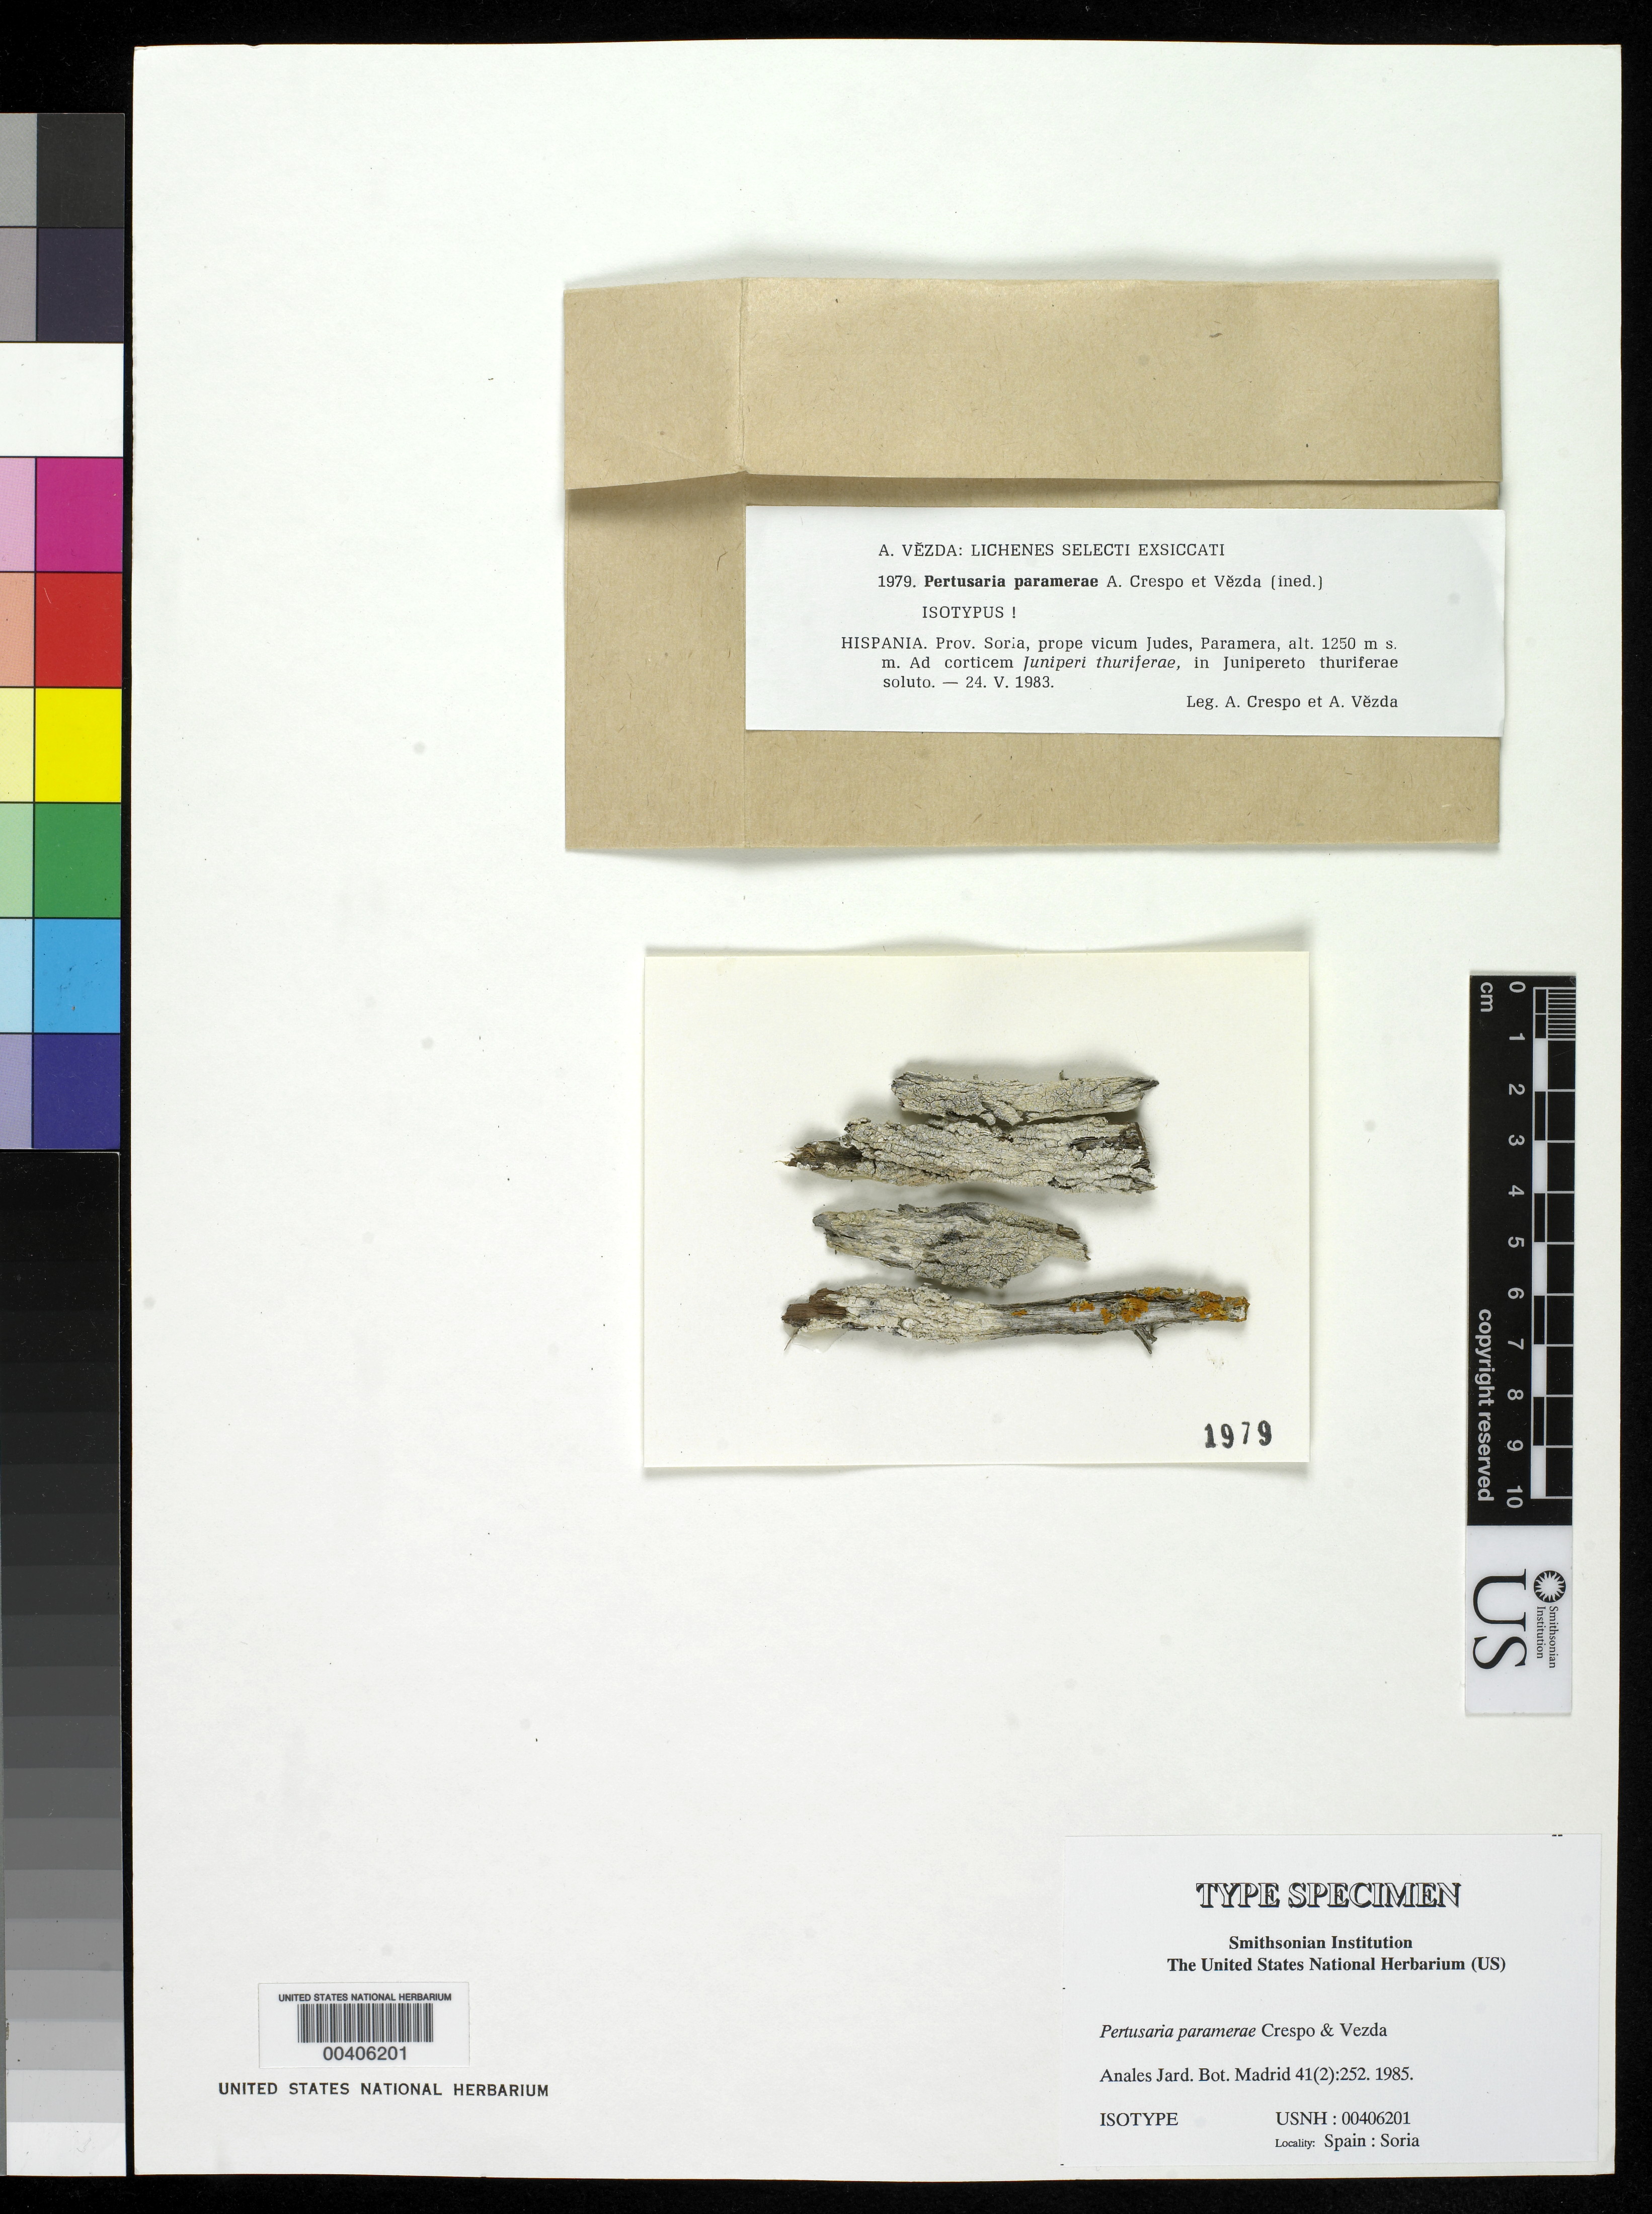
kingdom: Fungi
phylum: Ascomycota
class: Lecanoromycetes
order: Pertusariales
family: Pertusariaceae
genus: Pertusaria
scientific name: Pertusaria paramerae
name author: A.B. Crespo & Vezda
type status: Isotype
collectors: A. Crespo & A. Vezda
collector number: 1979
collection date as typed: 24 May 1983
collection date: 1983-05-24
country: Spain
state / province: Castilla y León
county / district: Soria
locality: Prope vicum Judes, Paramera. [Near village of Judes, Paramera.]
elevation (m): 1250